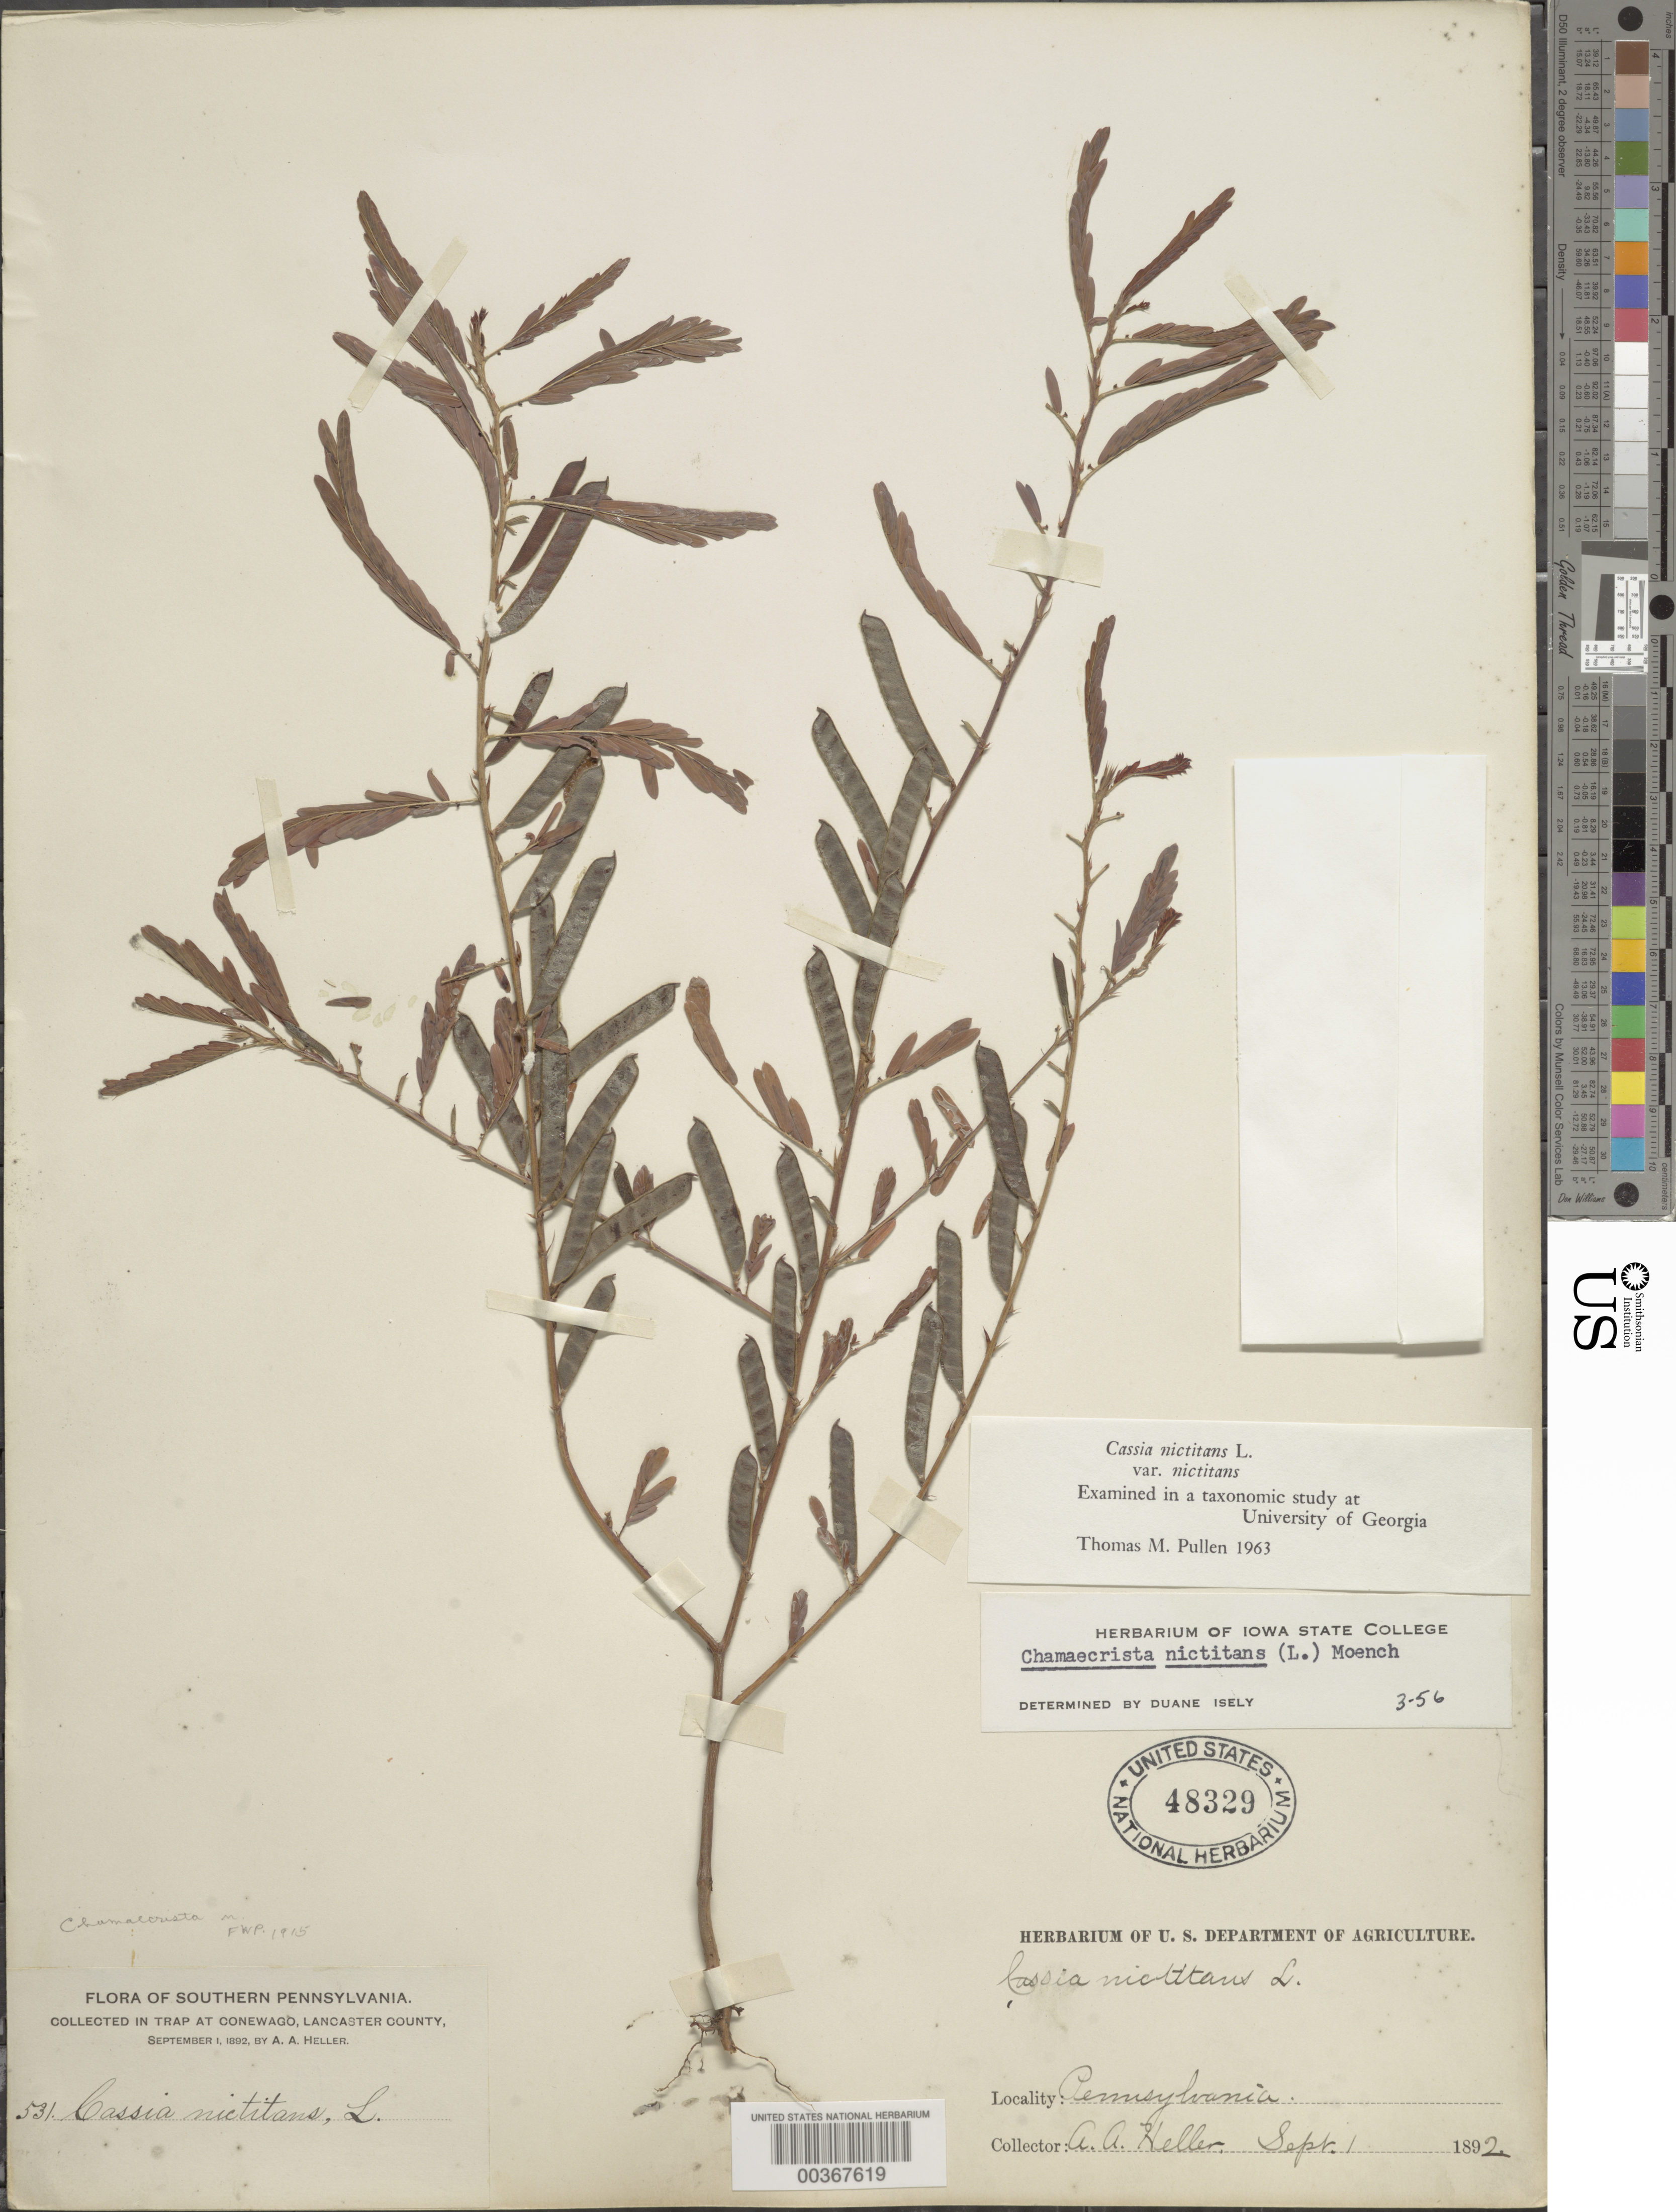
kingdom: Plantae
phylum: Tracheophyta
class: Magnoliopsida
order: Fabales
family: Fabaceae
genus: Chamaecrista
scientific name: Chamaecrista fasciculata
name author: (Michx.) Greene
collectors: A. A. Heller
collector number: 531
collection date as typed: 01 Sep 1892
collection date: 1892-09-01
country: United States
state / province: Pennsylvania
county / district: Lancaster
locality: Conewago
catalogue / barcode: US 48329